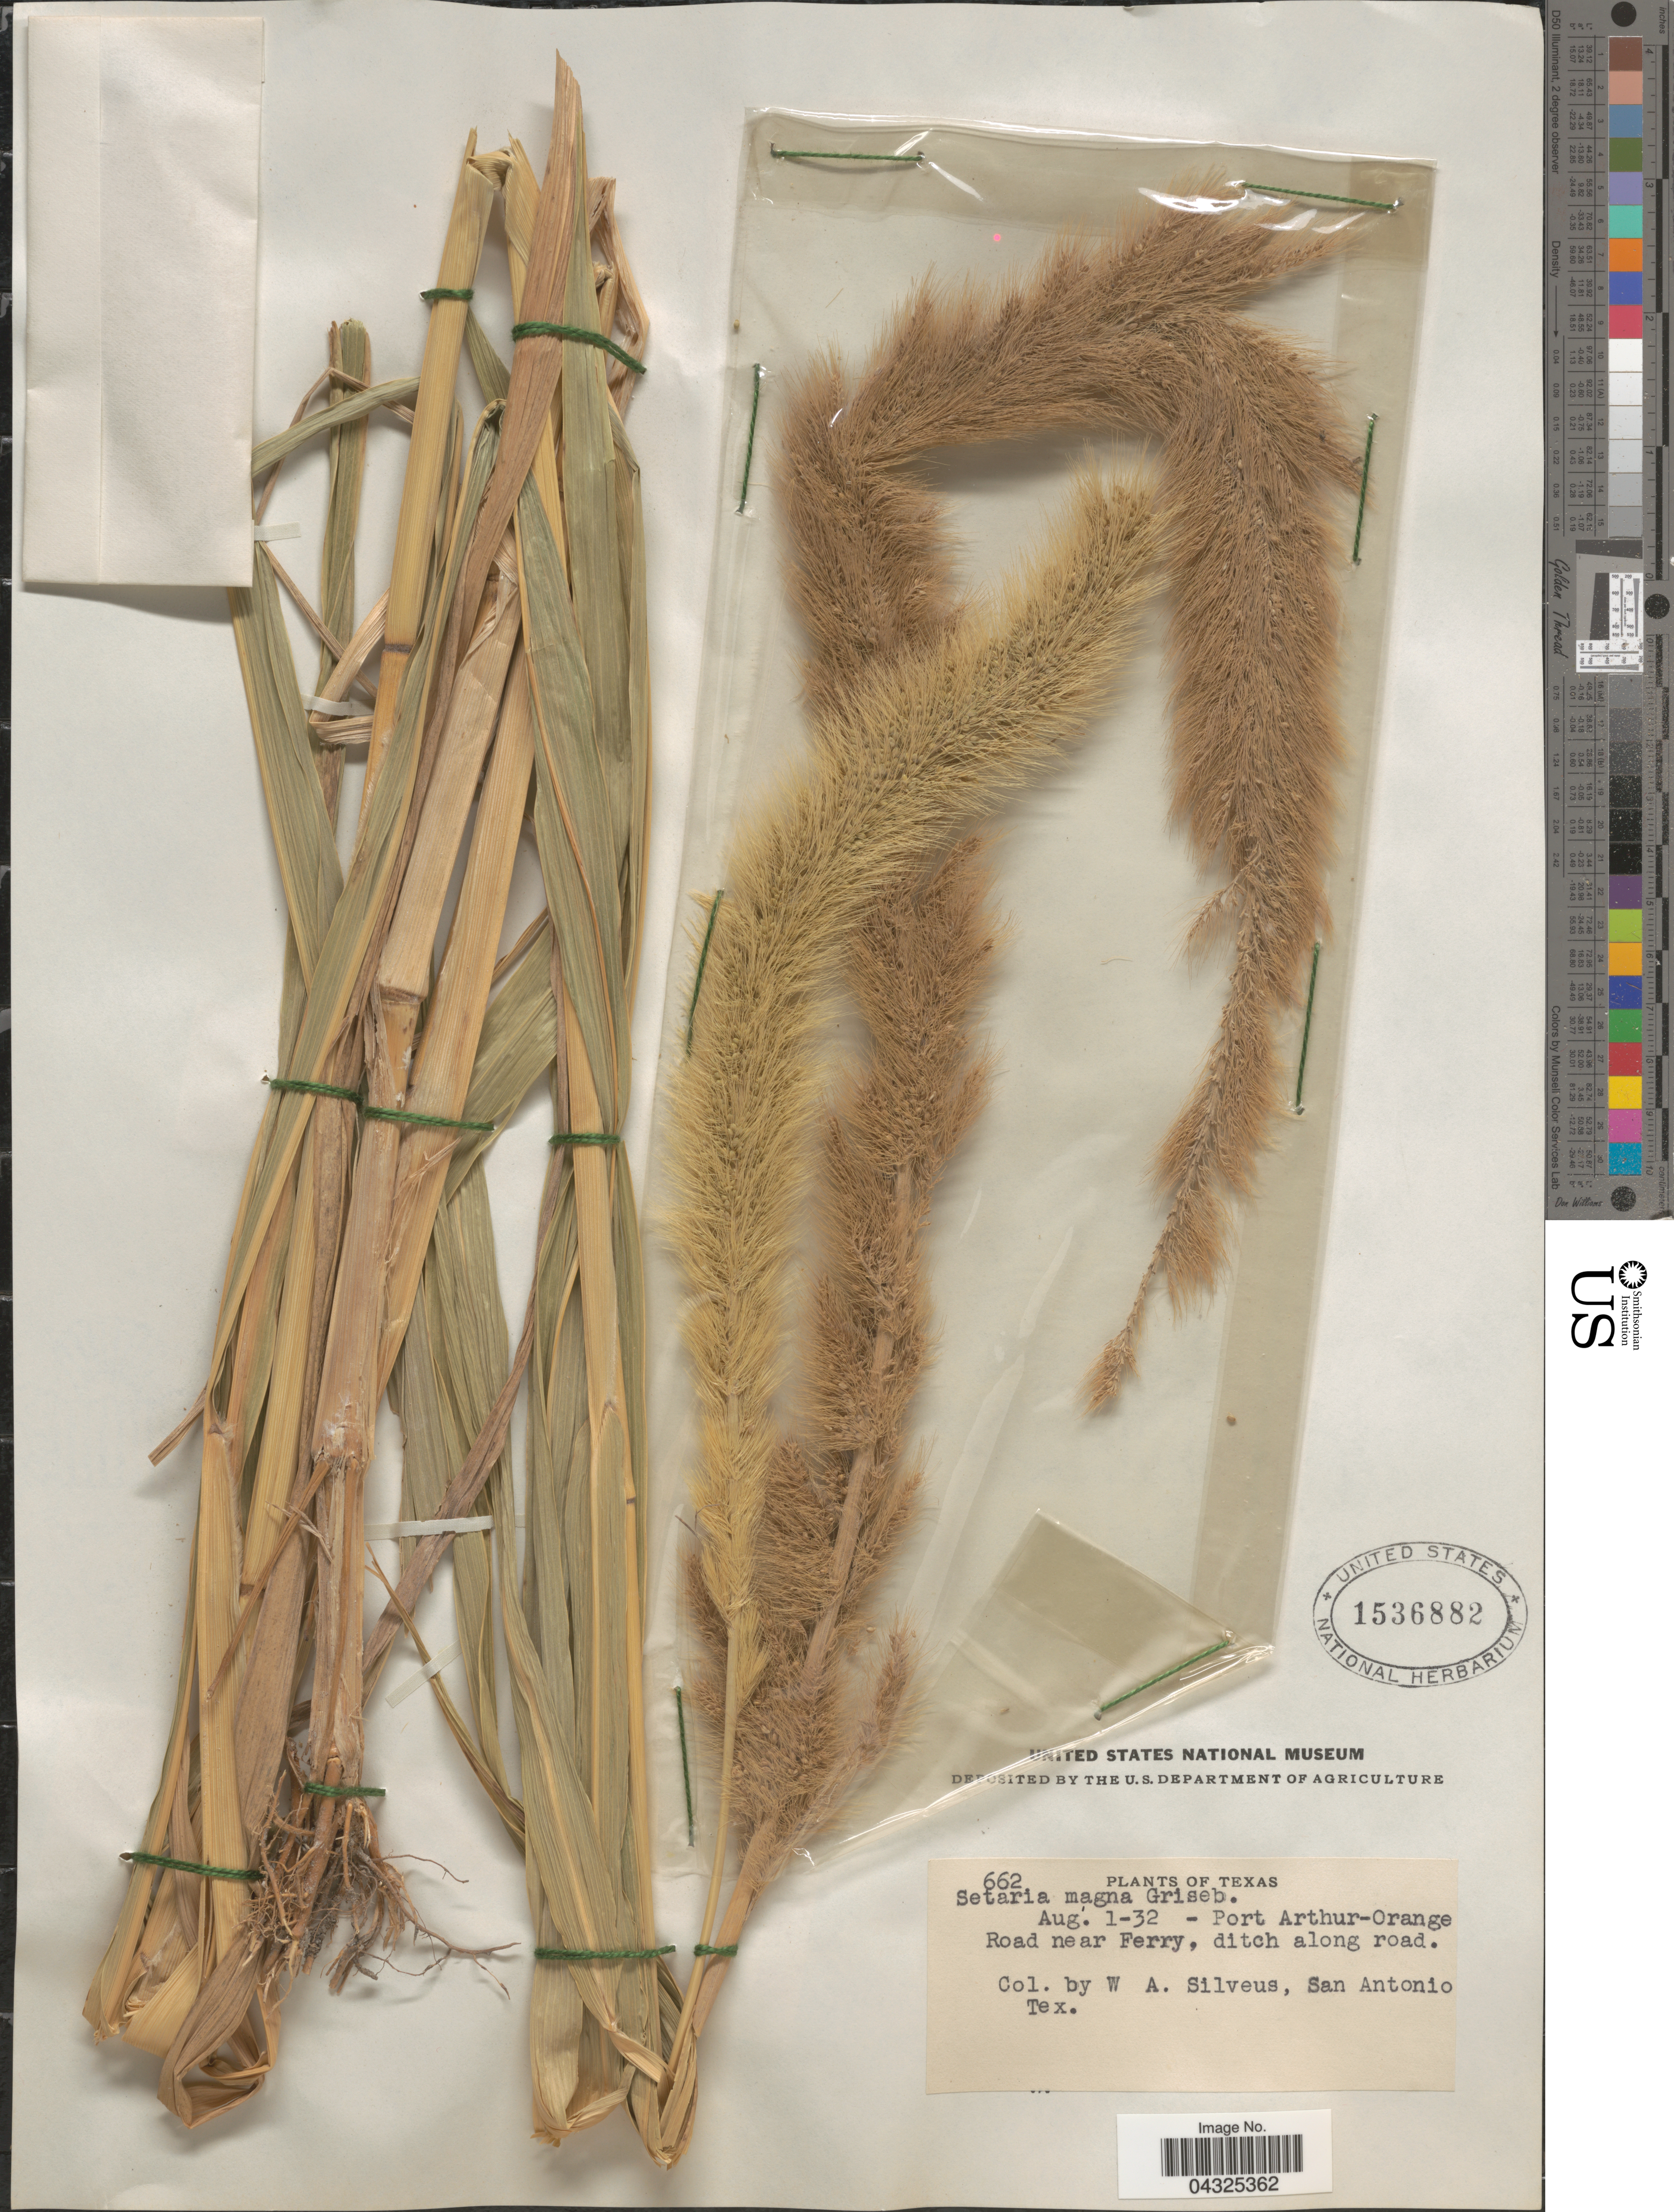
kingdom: Plantae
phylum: Tracheophyta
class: Liliopsida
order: Poales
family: Poaceae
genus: Setaria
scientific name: Setaria magna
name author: Griseb.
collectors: W. Silveus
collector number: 662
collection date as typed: Transcribed d/m/y: 1/8/32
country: United States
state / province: Texas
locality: Port Arthur-Orange Road near Ferry, ditch along road.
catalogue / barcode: US 1536882